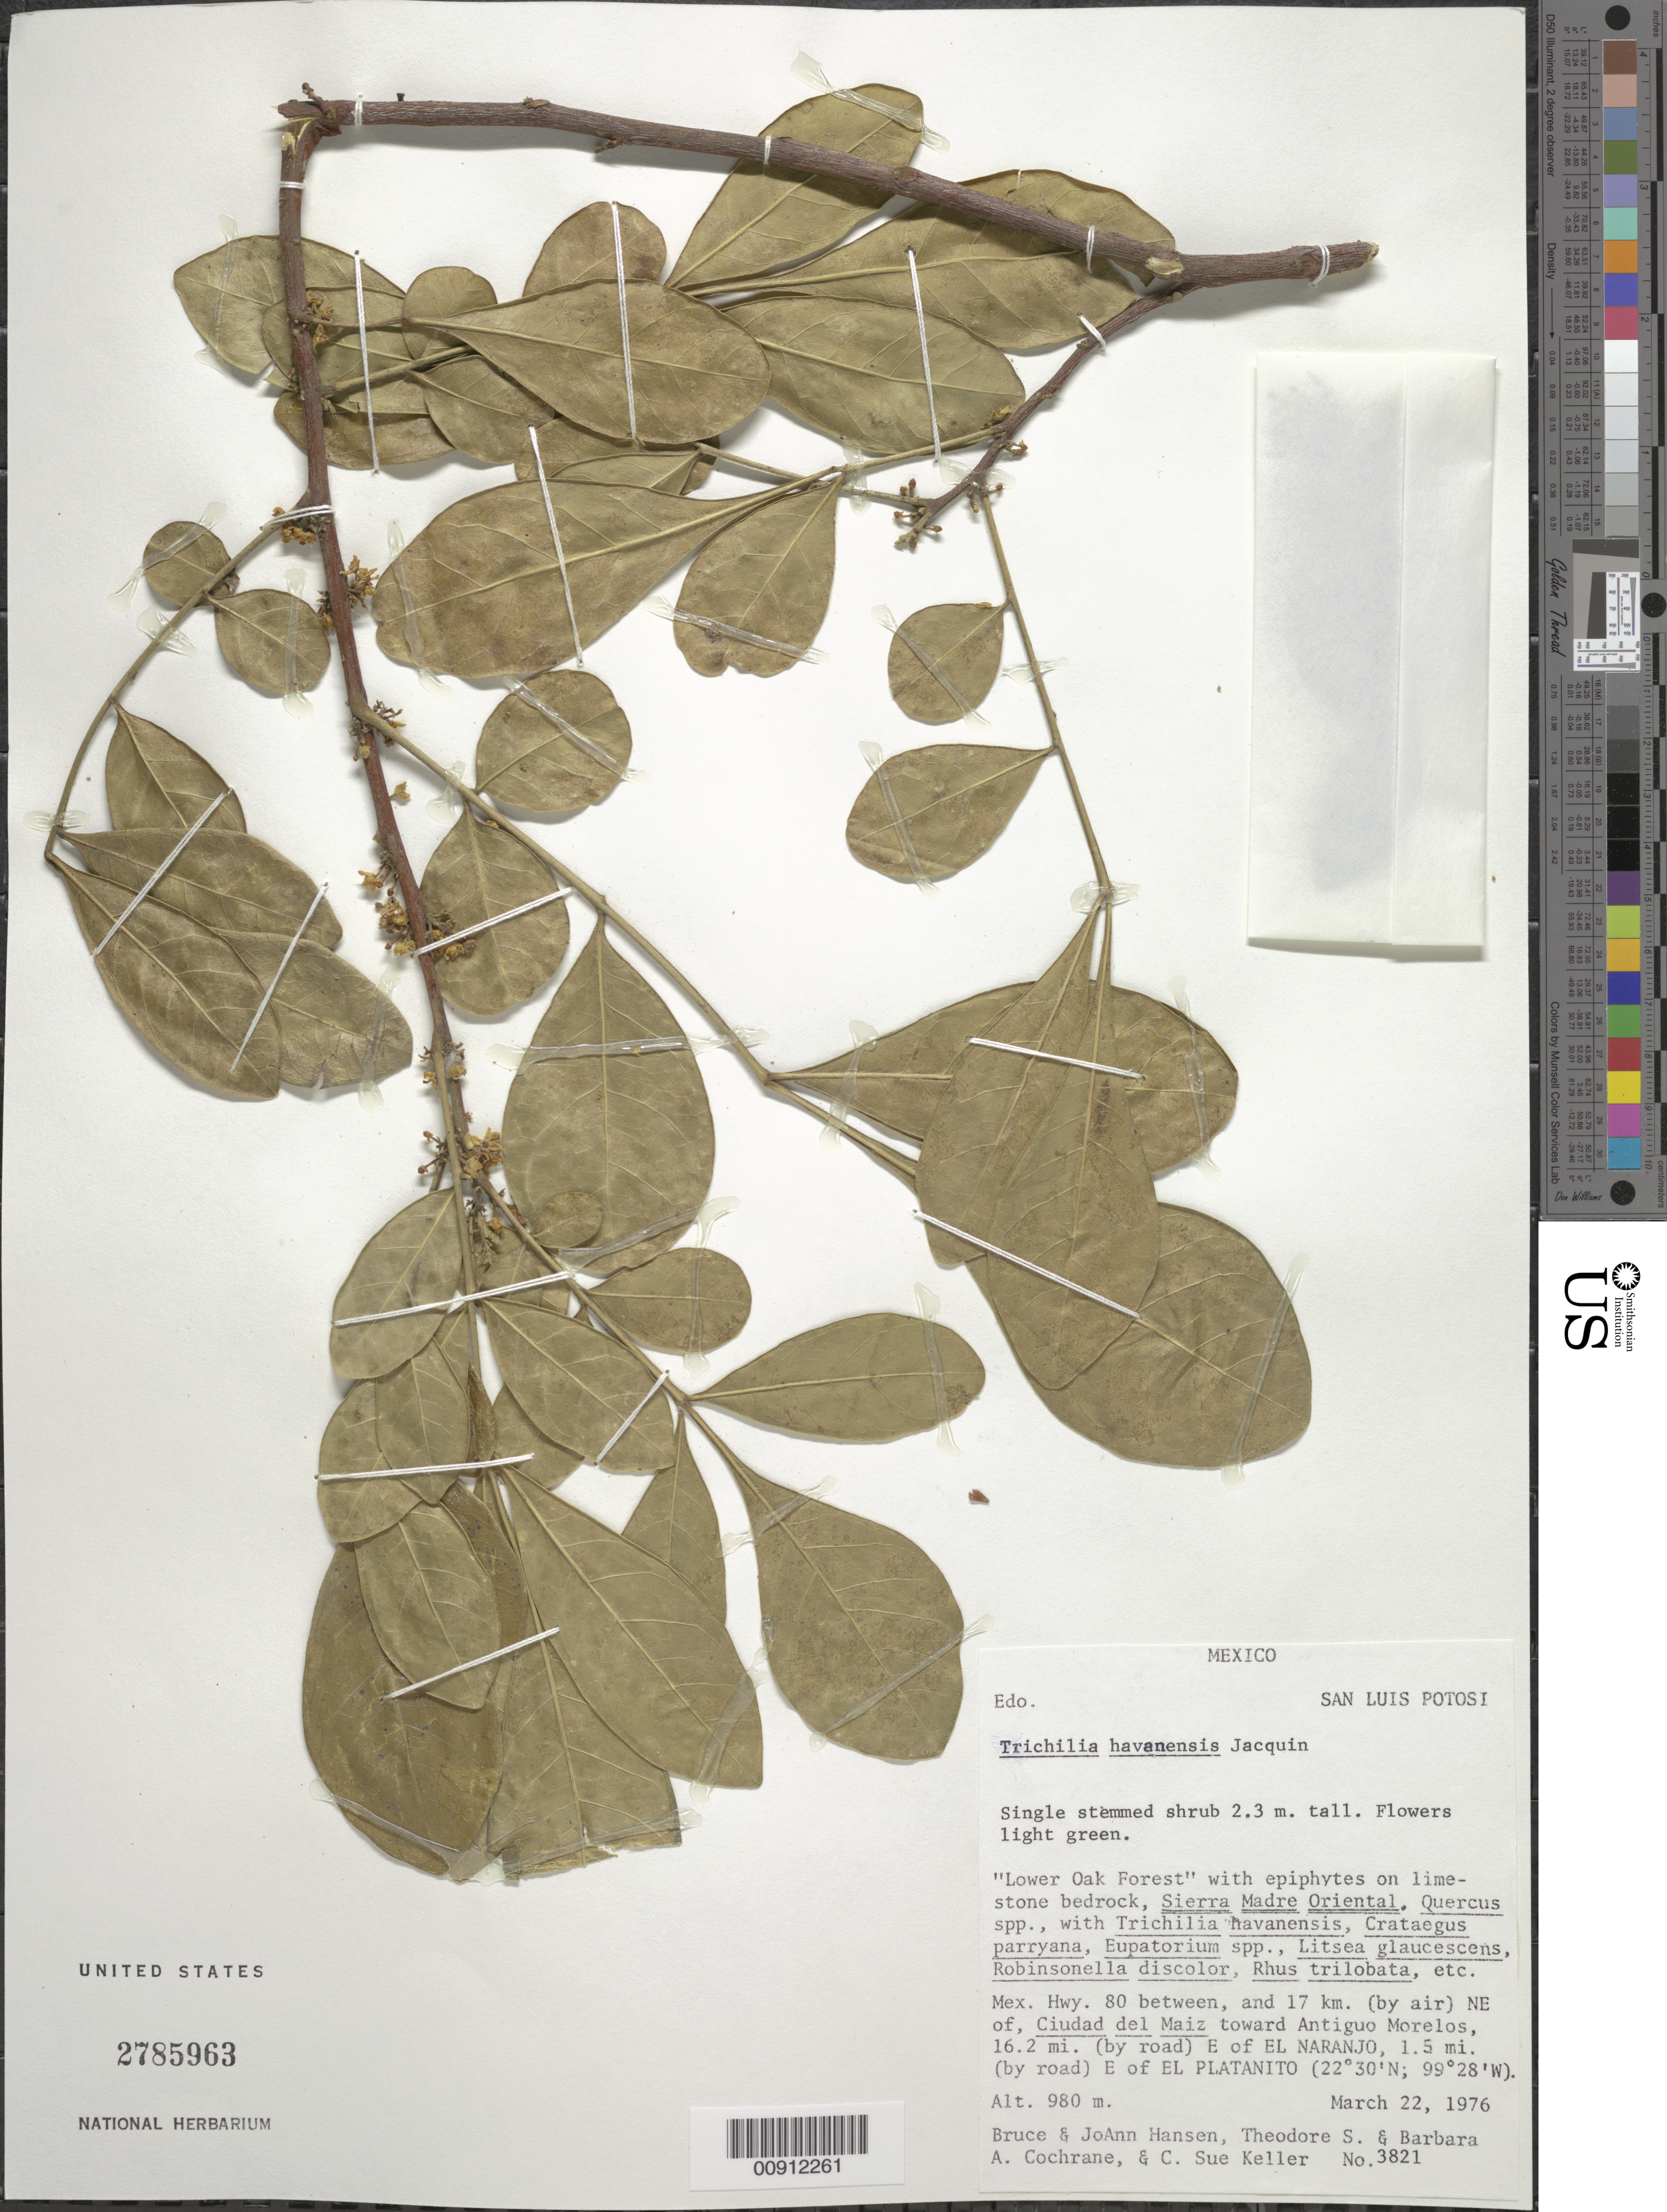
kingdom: Plantae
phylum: Tracheophyta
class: Magnoliopsida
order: Sapindales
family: Meliaceae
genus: Trichilia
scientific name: Trichilia havanensis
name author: Jacq.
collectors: B. Hansen, J. Hansen, T. Cochrane, B. Cochrane & C. S. Keller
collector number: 3821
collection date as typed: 22 Mar 1976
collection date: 1976-03-22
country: Mexico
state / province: San Luis Potosí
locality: Mex. Hwy. 80 between, and 17 km. (by air) NE of, Ciudad del Maíz toward Antiguo Morelos, 16.2 mi. (by road) E of El Naranjo, 1.5 mi. (by road) E of el Platanito. Sierra Madre Oriental, S.L.P.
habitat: Lowe Oak Forest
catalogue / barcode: US 2785963